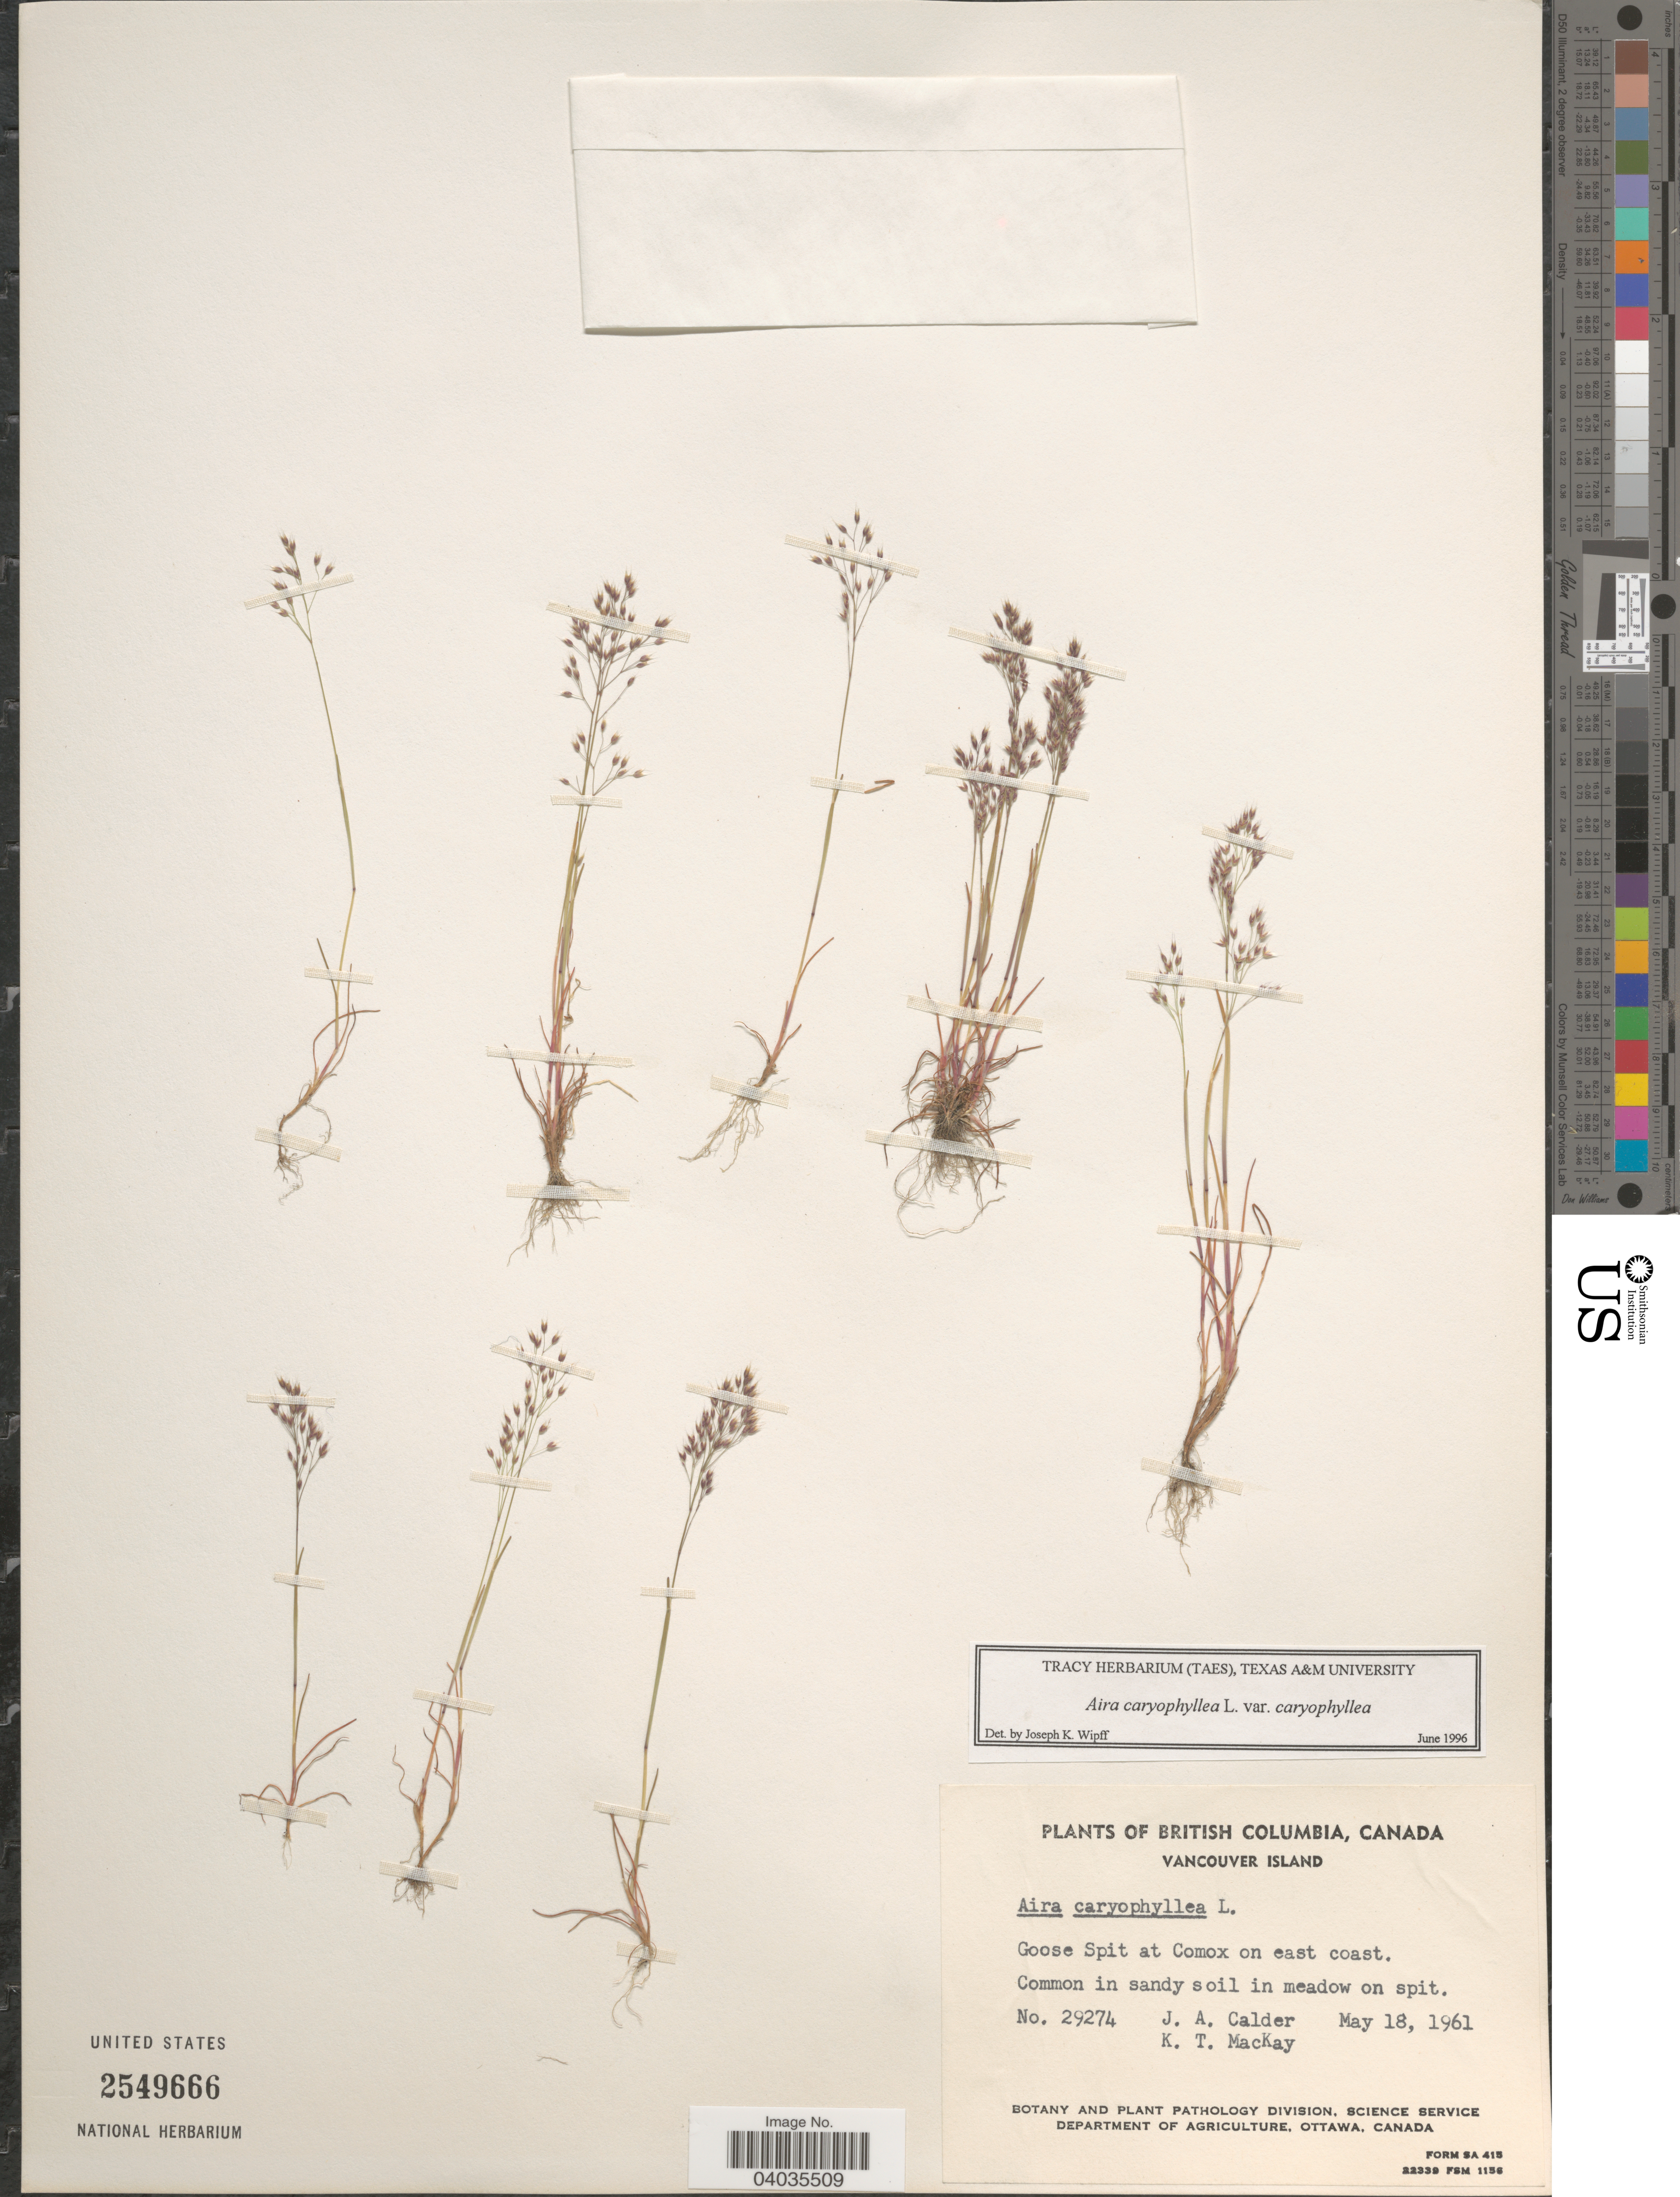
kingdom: Plantae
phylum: Tracheophyta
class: Liliopsida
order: Poales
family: Poaceae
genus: Aira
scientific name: Aira caryophyllea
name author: L.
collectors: J. A. Calder & K. T. Mackay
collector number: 29274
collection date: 1961-05-18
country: Canada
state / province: British Columbia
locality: Vancouver Island. Goose Spit at Comox on east coast.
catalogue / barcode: US 2549666